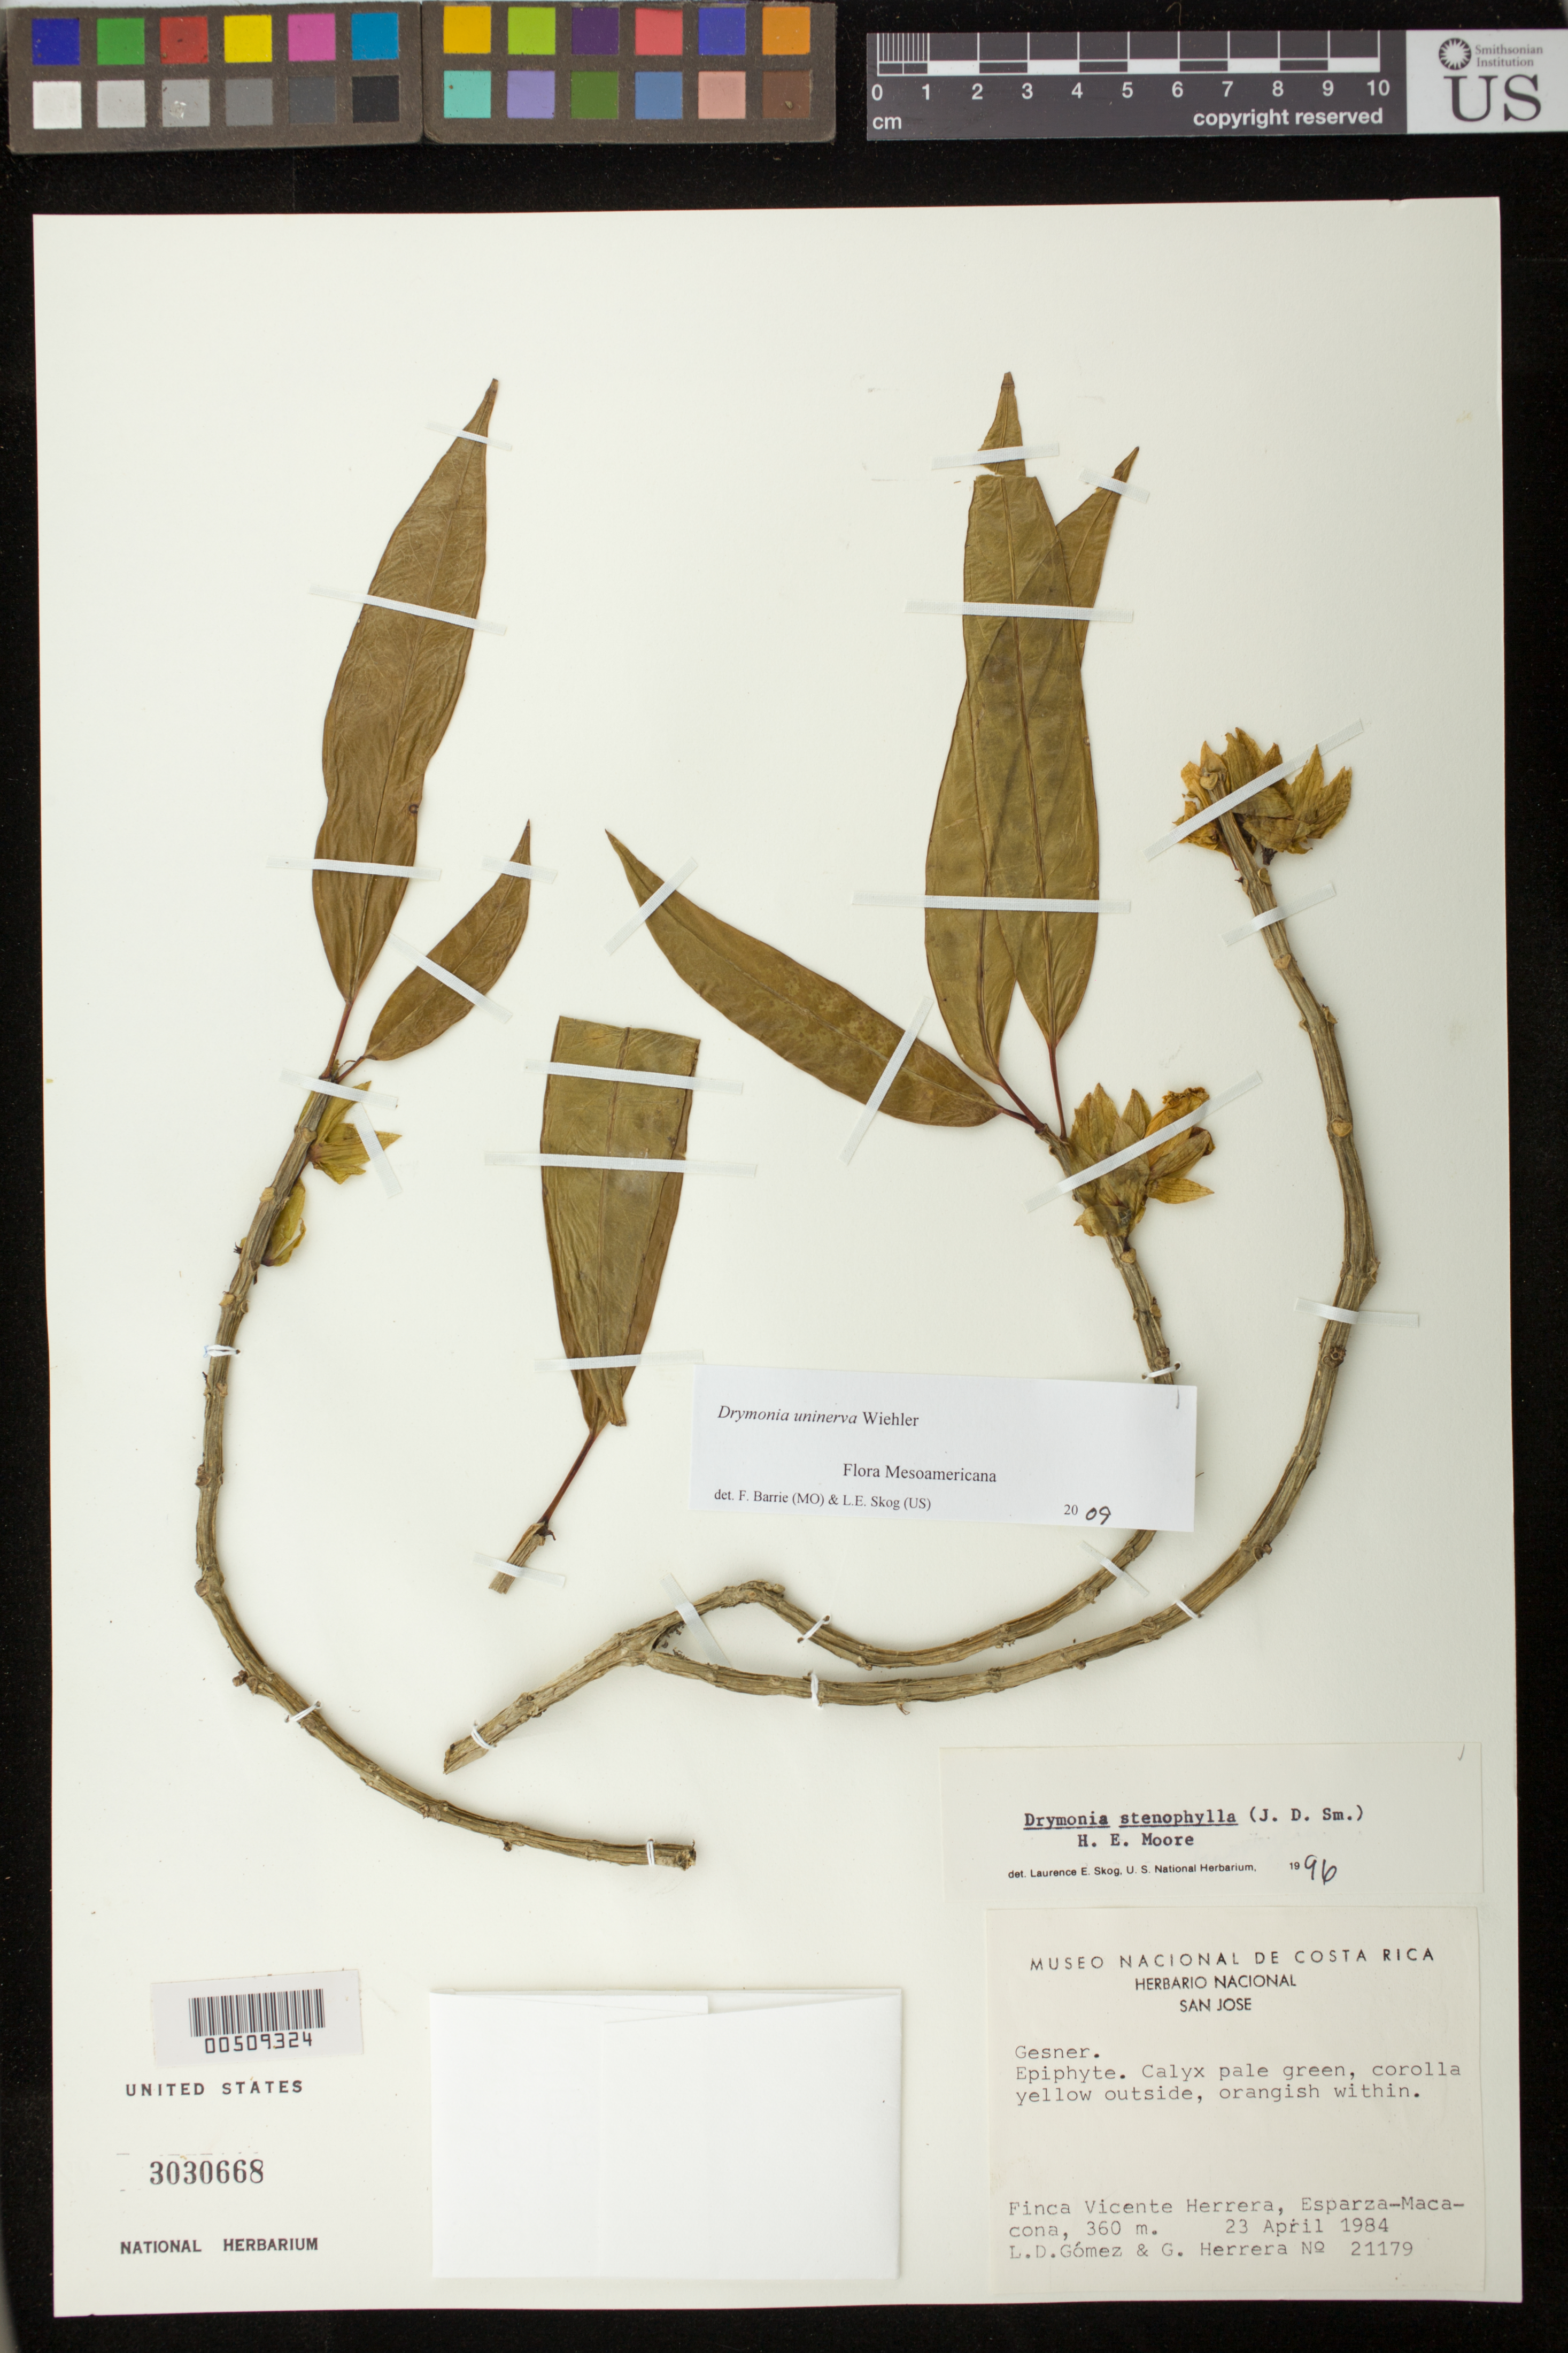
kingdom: Plantae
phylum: Tracheophyta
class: Magnoliopsida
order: Lamiales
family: Gesneriaceae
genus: Drymonia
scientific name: Drymonia uninerva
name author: Wiehler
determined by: Barrie, F. R.; Skog, Laurence E.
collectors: L. D. Gómez & G. Herrera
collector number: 21179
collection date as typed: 23 Apr 1984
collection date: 1984-04-23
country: Costa Rica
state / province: San José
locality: Finca Vicente Herrera, Esparza-Macacona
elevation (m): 360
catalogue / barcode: US 3030668